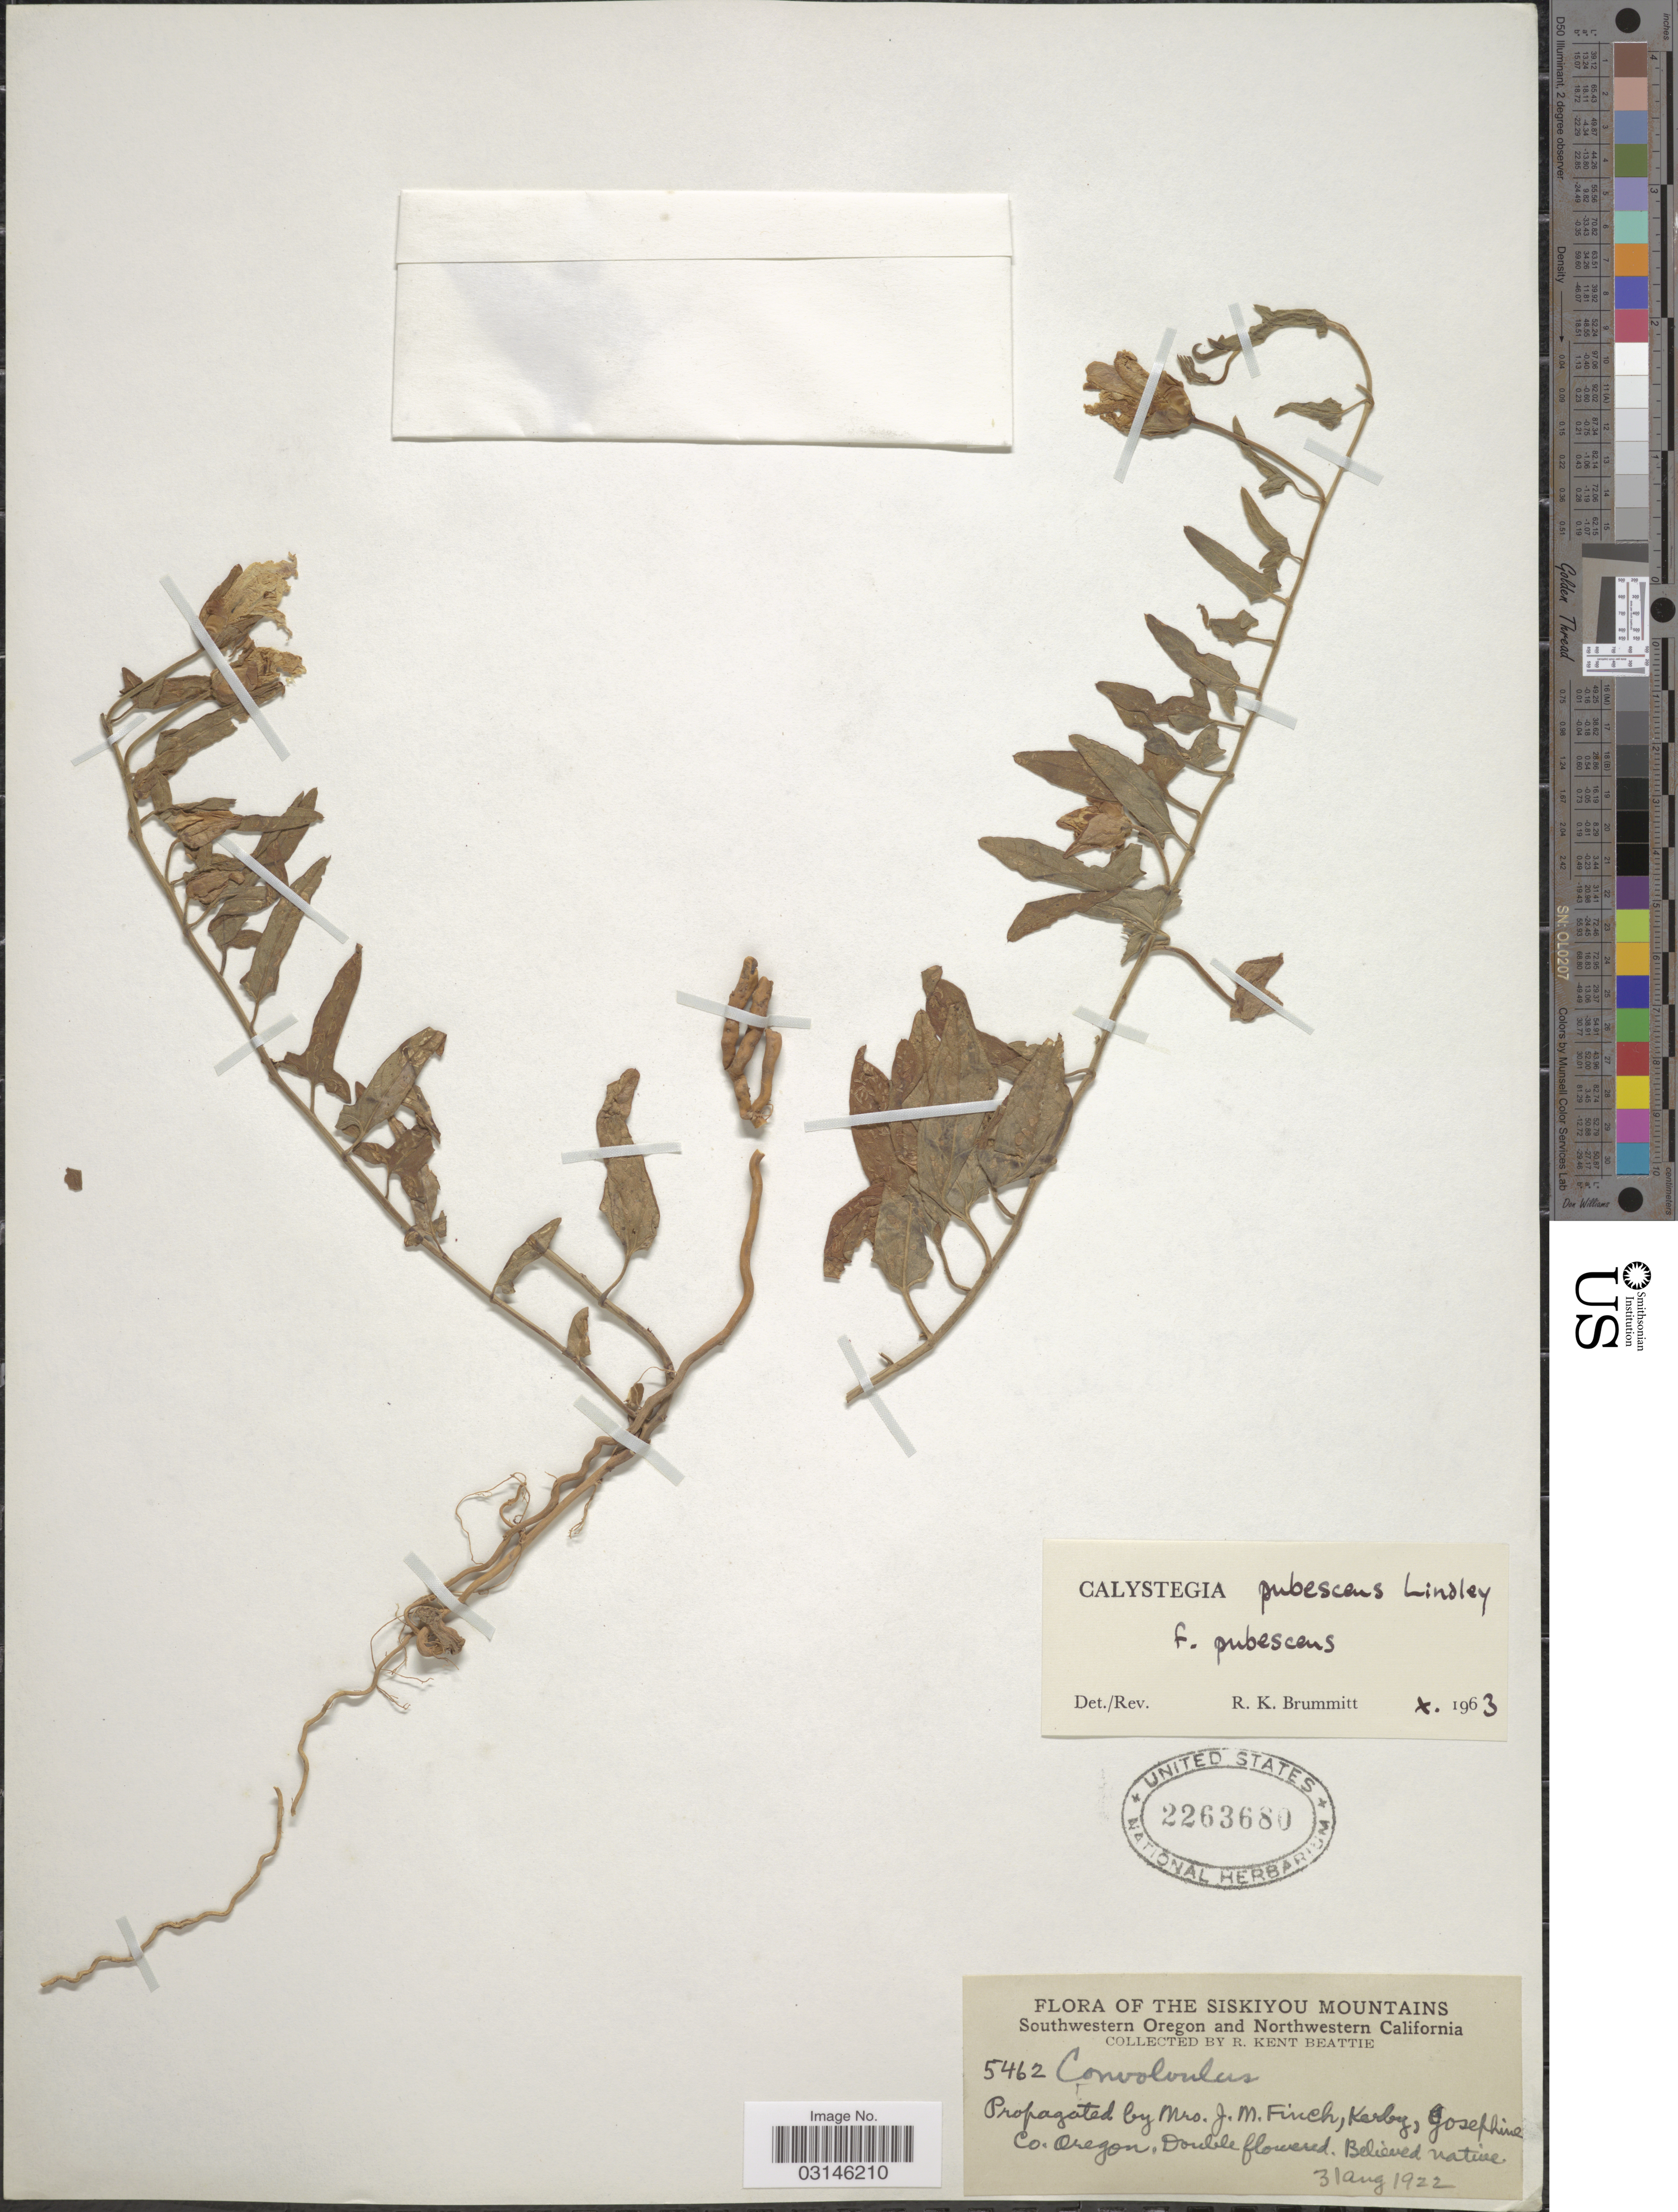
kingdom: Plantae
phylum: Tracheophyta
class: Magnoliopsida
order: Solanales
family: Convolvulaceae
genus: Calystegia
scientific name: Calystegia pubescens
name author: Lindl.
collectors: R. K. Beattie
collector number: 5462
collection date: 1922-08-31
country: United States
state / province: Oregon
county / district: Josephine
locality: The Siskiyou Mountains, Southwestern Oregon, Kerby, Josephine Co.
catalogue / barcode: US 2263680